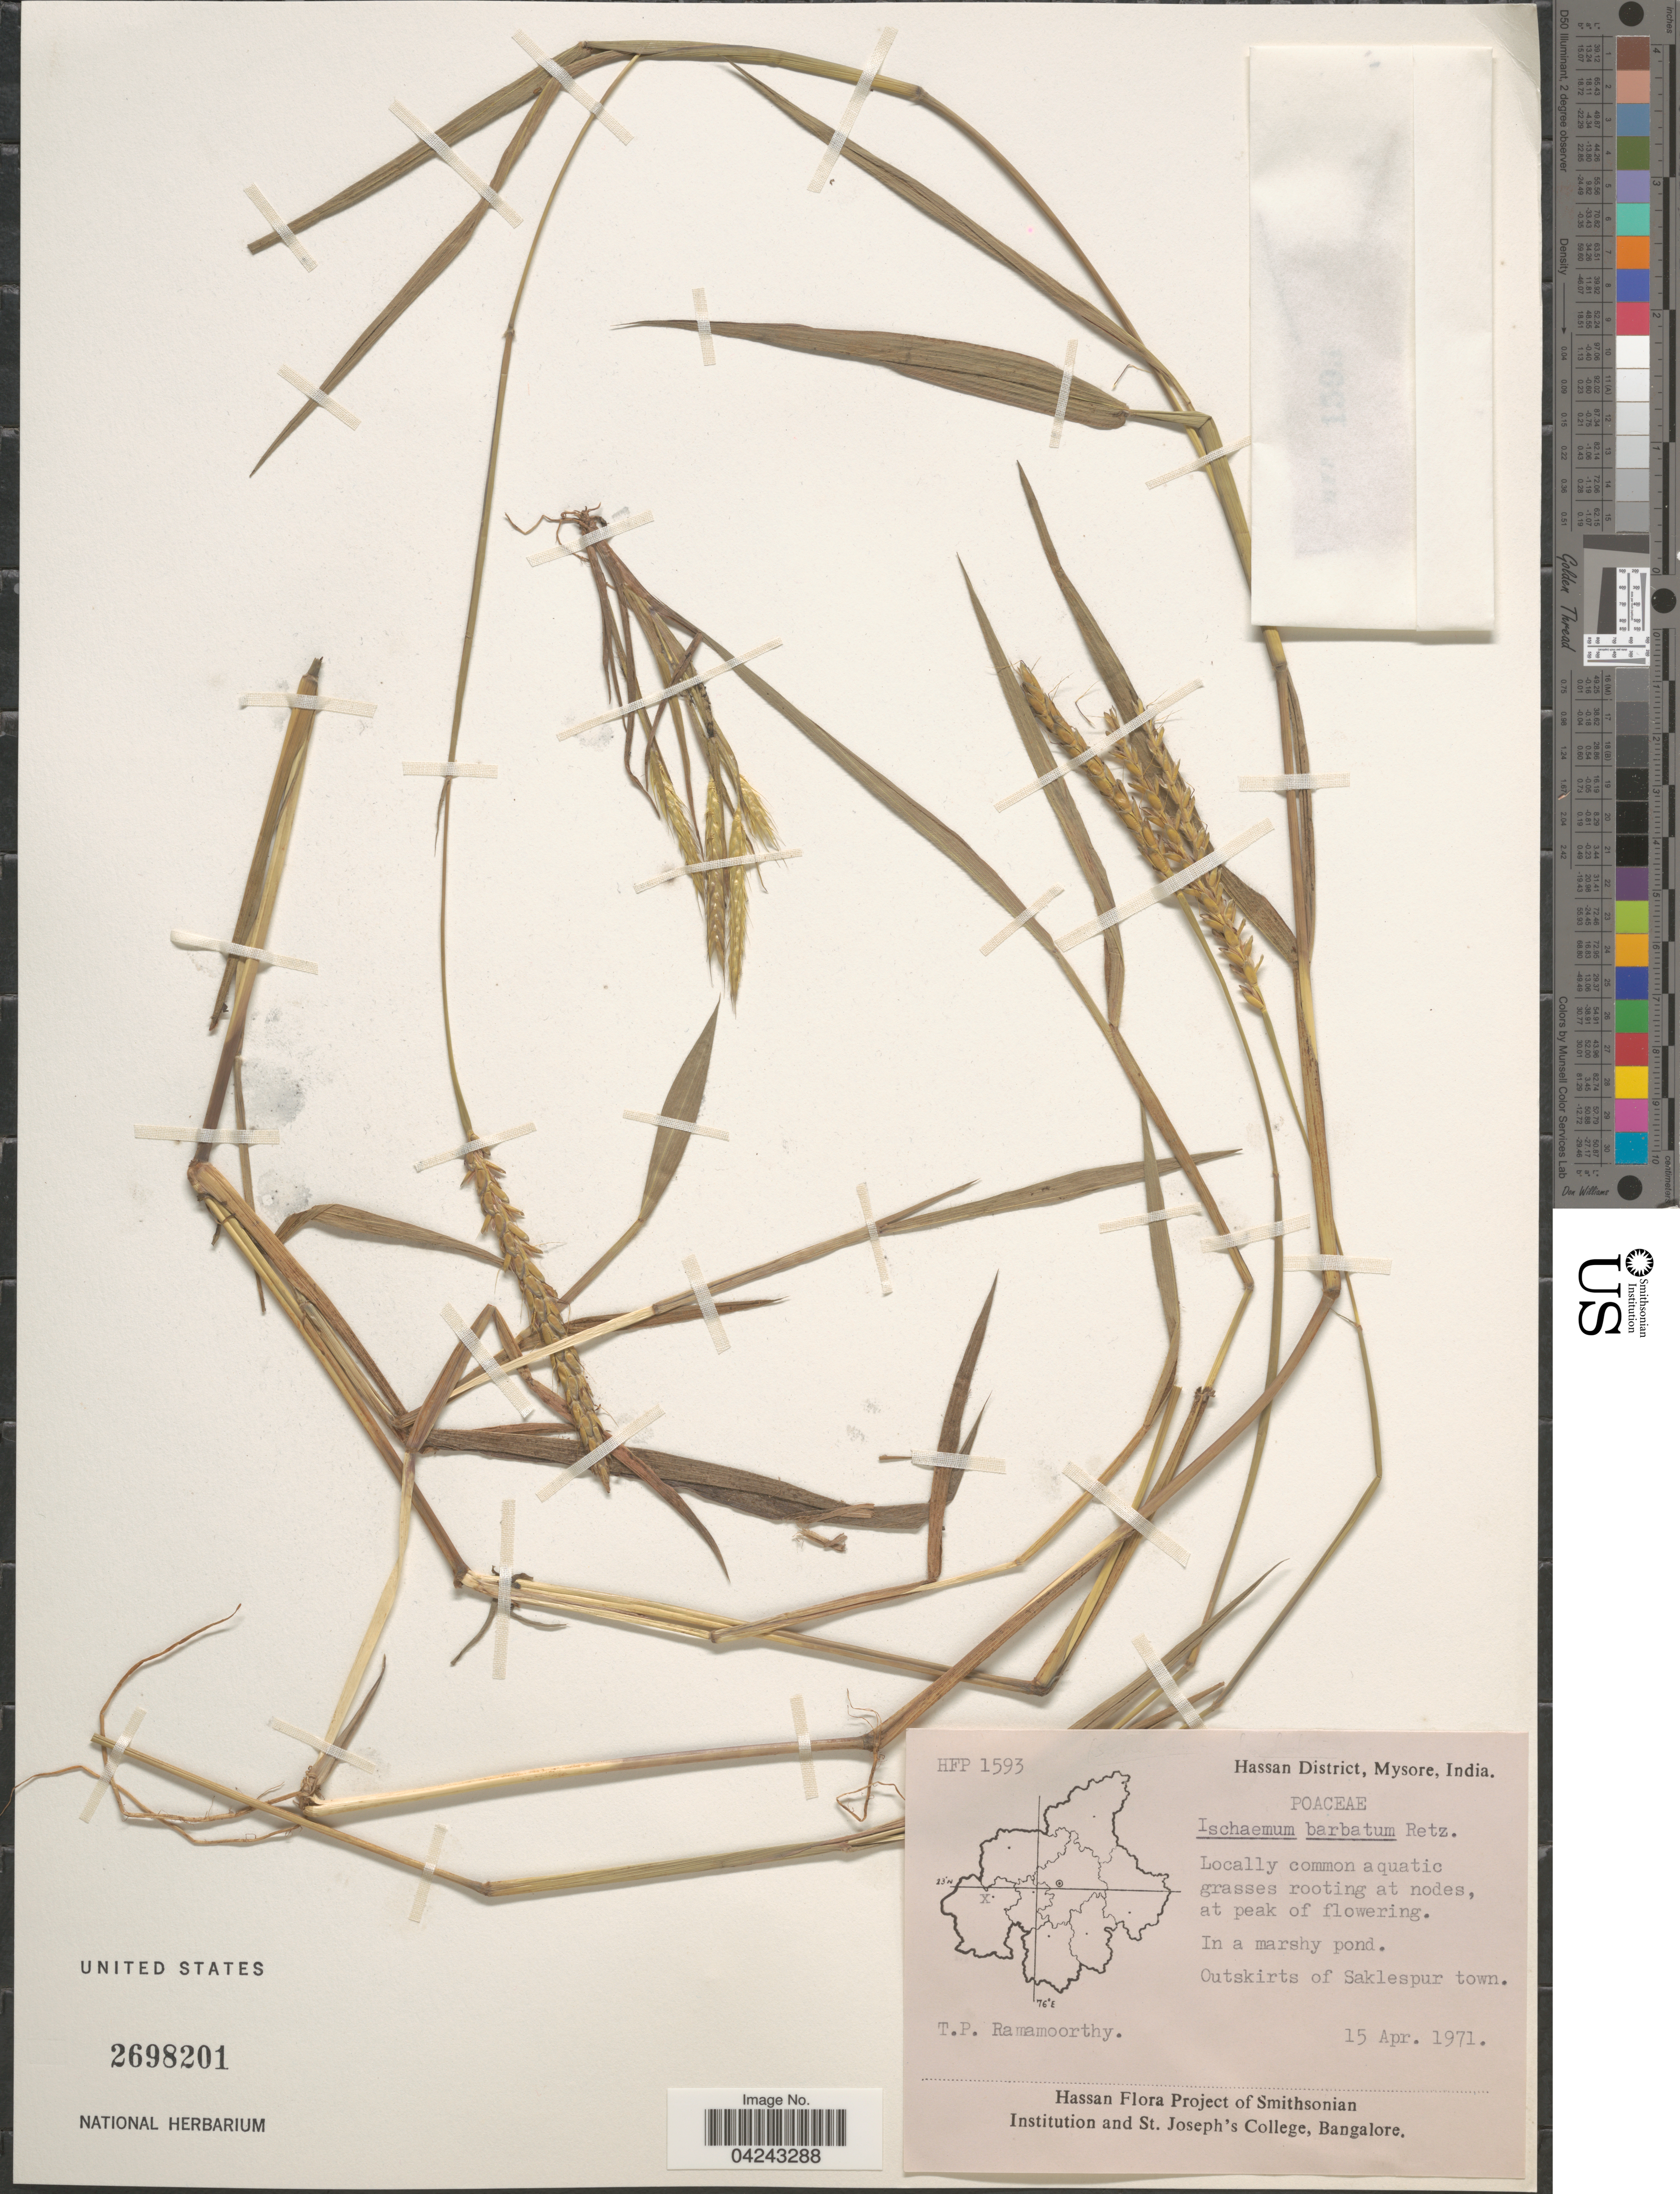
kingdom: Plantae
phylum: Tracheophyta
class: Liliopsida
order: Poales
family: Poaceae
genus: Ischaemum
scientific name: Ischaemum barbatum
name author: Blume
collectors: T. P. Ramamoorthy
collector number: HFP1593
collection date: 1971-04-15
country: India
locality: Hassan District, Mysore. Outskirts of Saklespur town.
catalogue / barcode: US 2698201